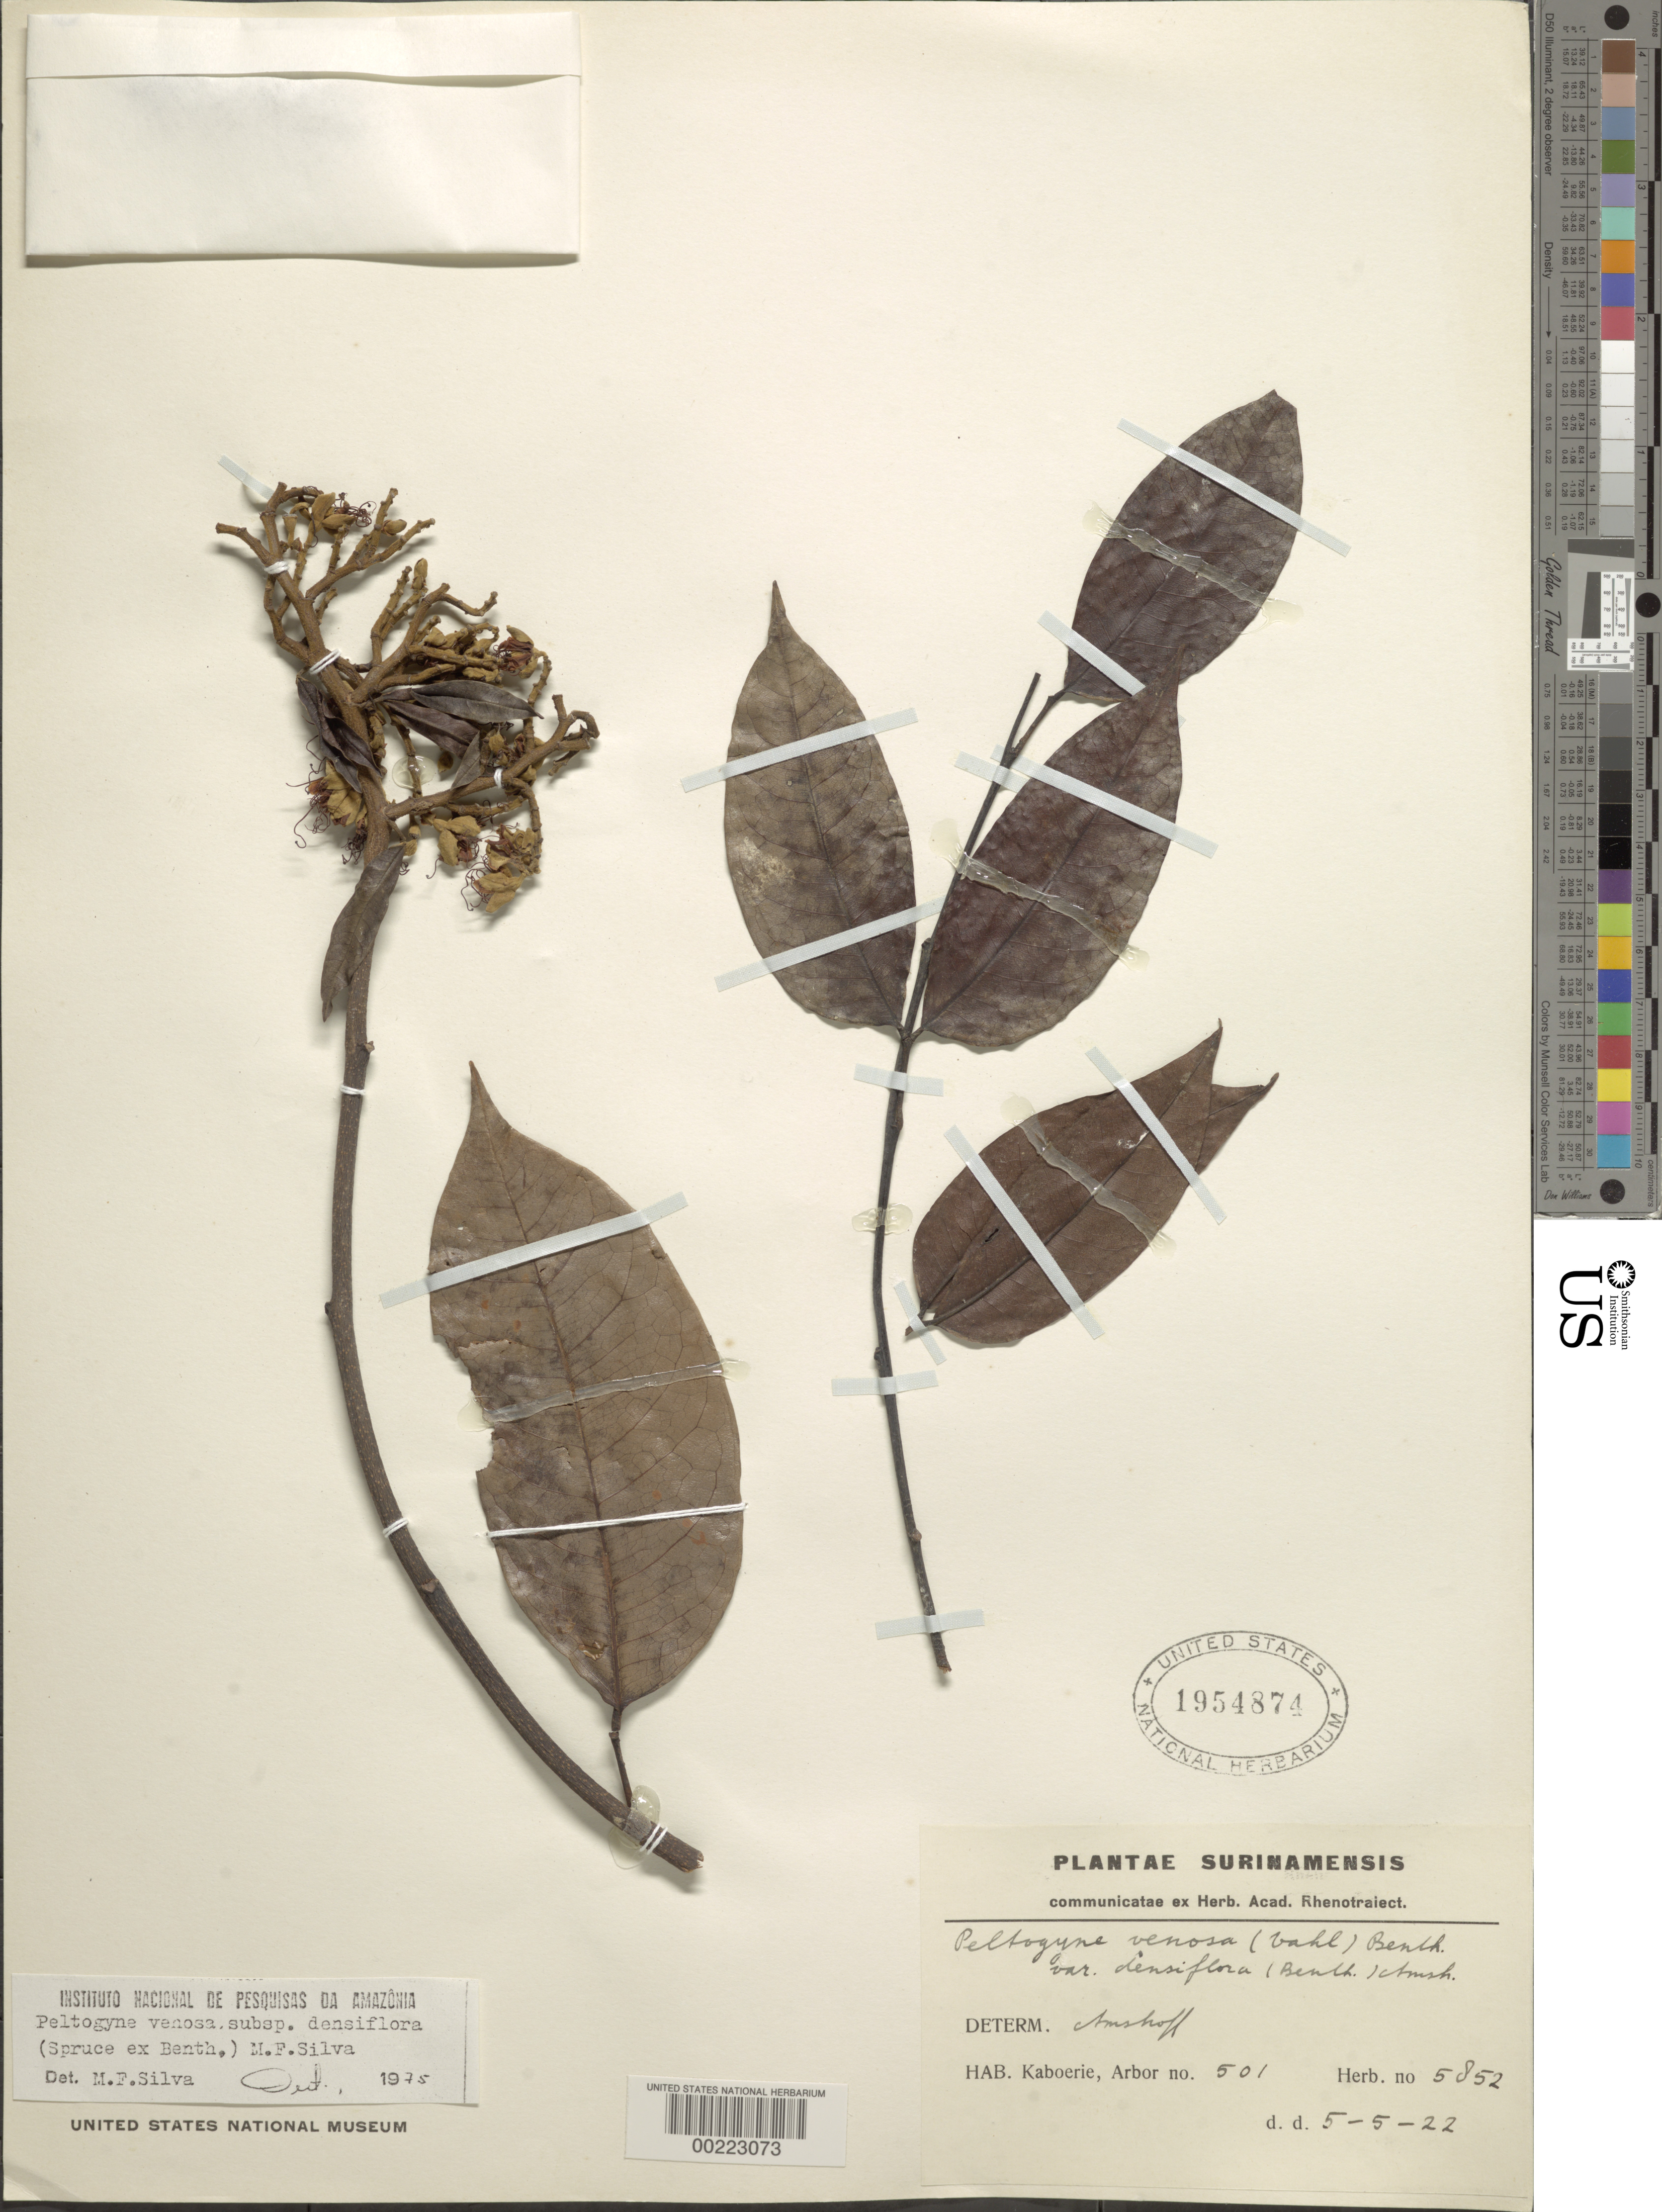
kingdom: Plantae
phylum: Tracheophyta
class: Magnoliopsida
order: Fabales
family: Fabaceae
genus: Peltogyne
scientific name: Peltogyne venosa subsp. densiflora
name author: (Spruce ex Benth.) M.F. Silva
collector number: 5852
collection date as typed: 05 May 1922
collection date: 1922-05-05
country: Suriname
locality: Kaboerie, arbor no. 501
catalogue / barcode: US 1954874